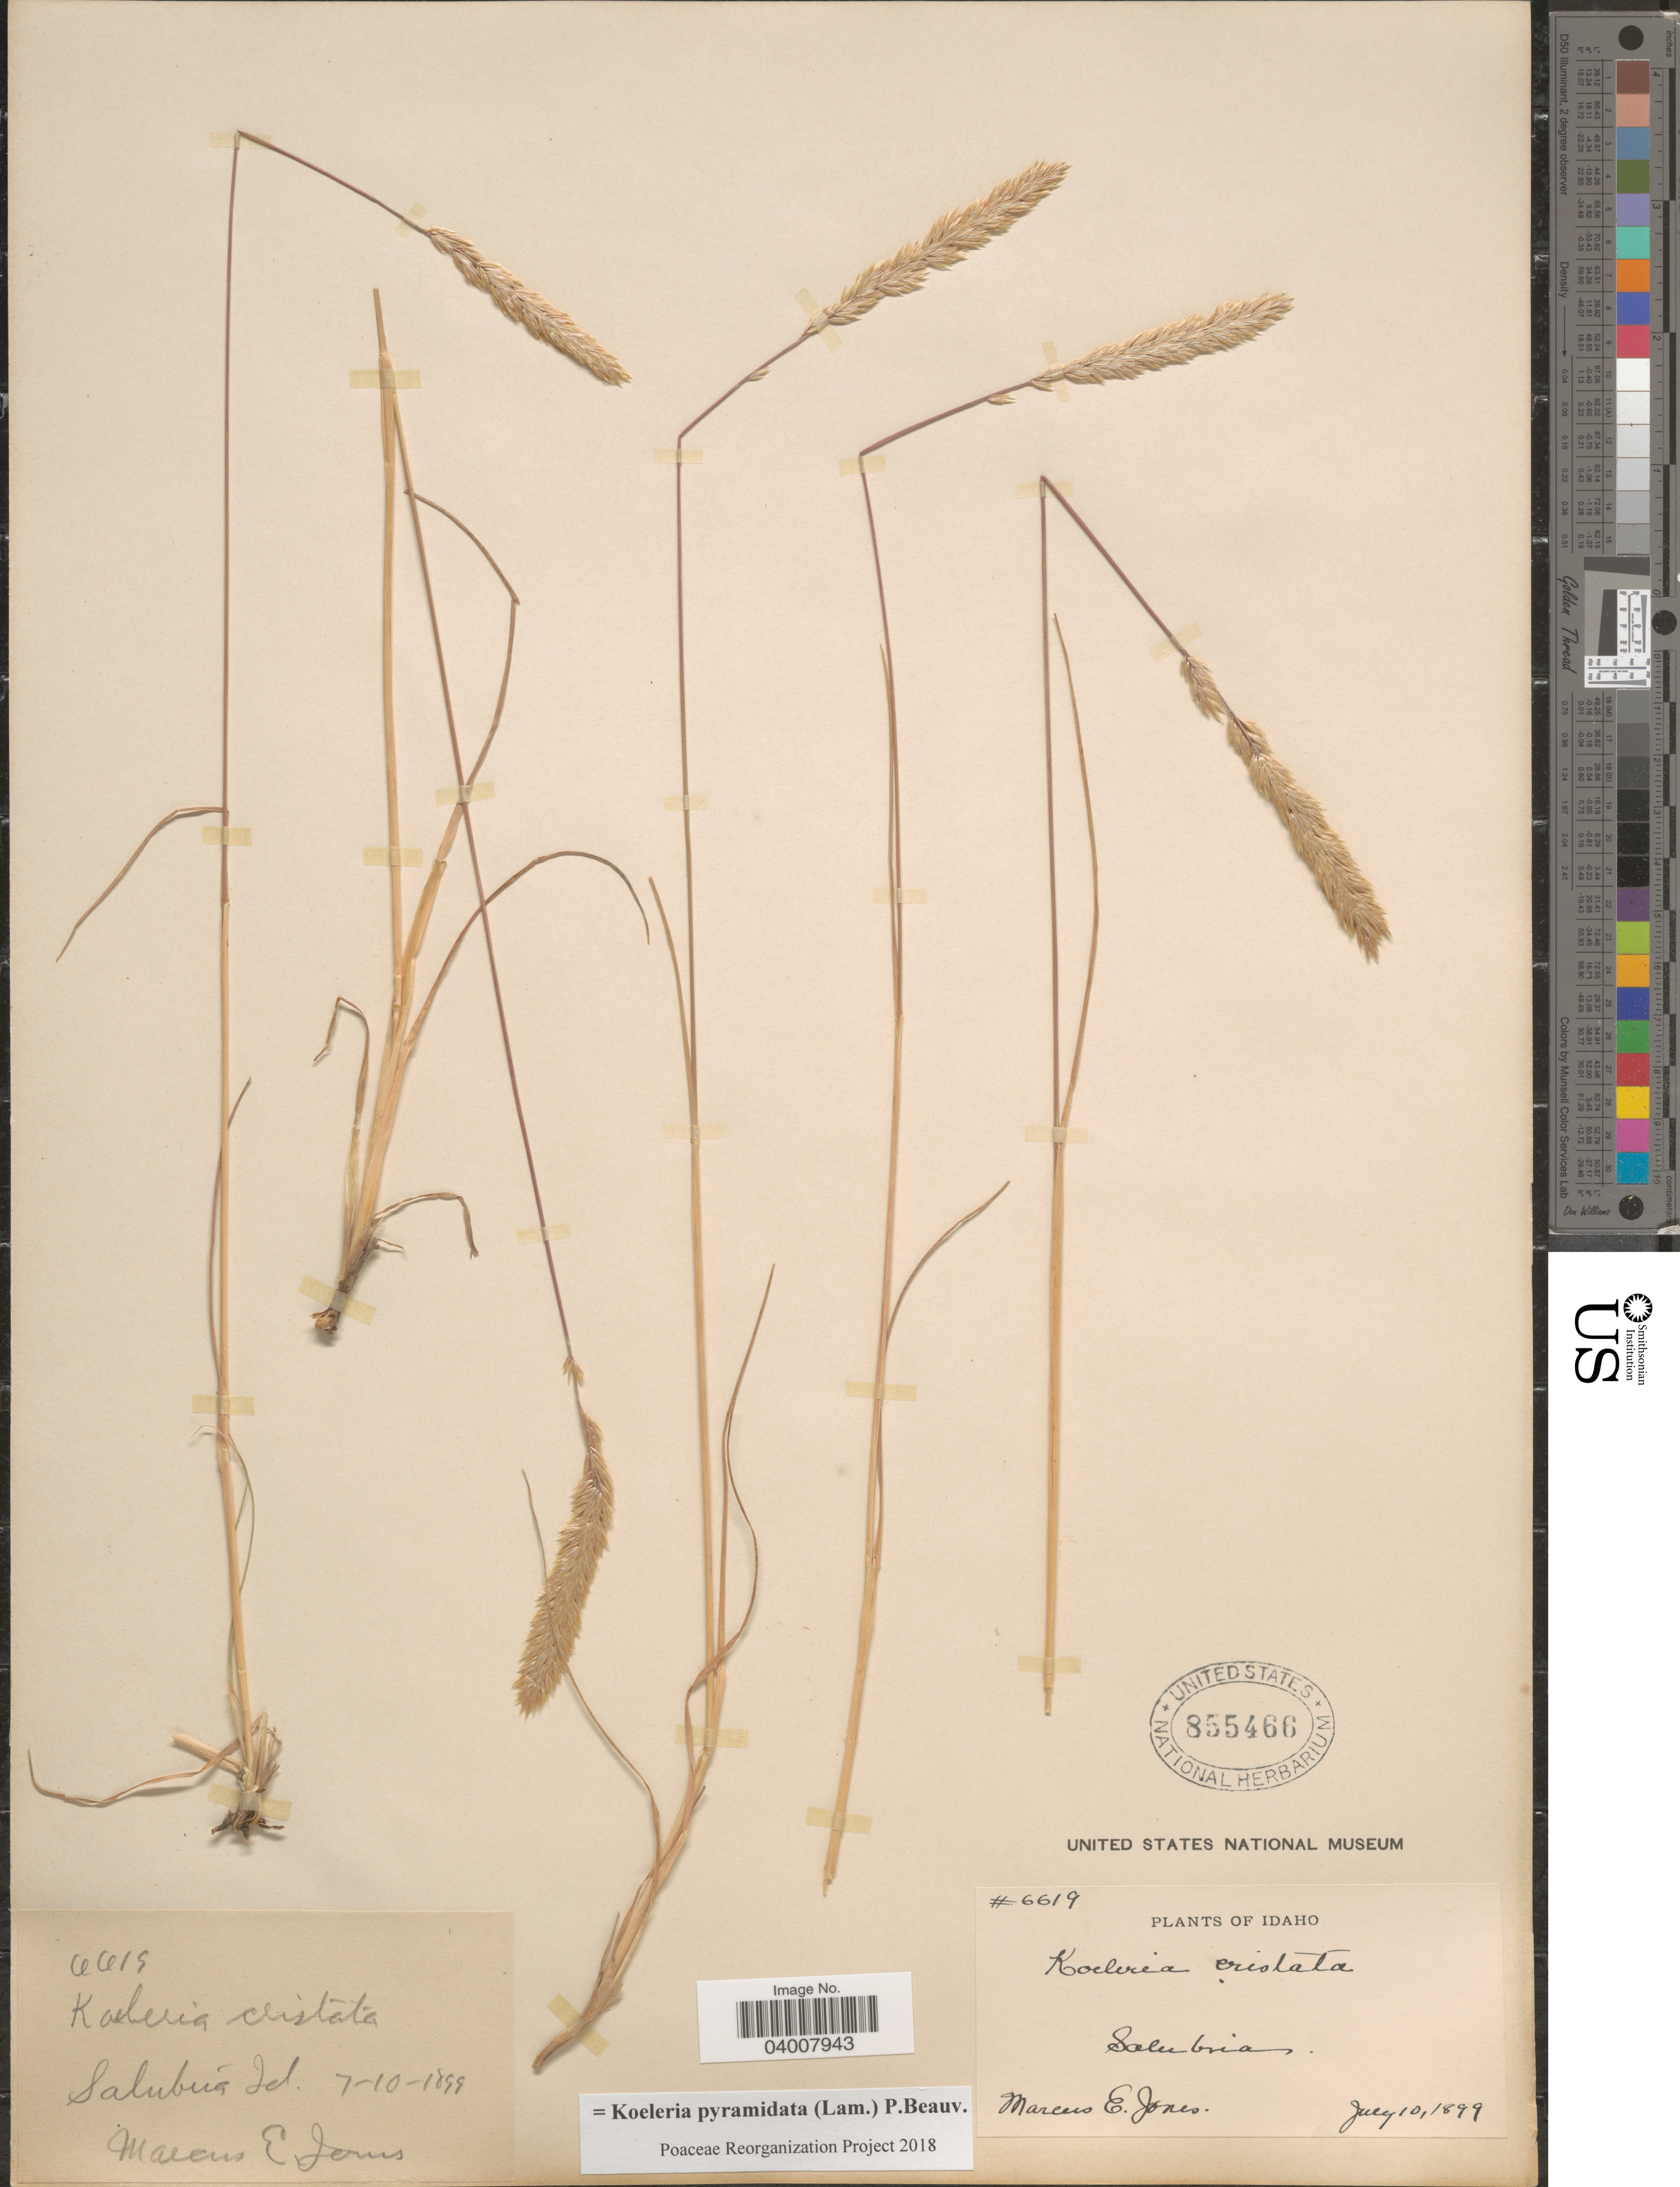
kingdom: Plantae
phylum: Tracheophyta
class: Liliopsida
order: Poales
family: Poaceae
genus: Koeleria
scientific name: Koeleria pyramidata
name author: (Lam.) P. Beauv.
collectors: M. E. Jones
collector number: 6619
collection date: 1899-07-10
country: United States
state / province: Idaho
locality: Salubria.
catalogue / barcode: US 855466